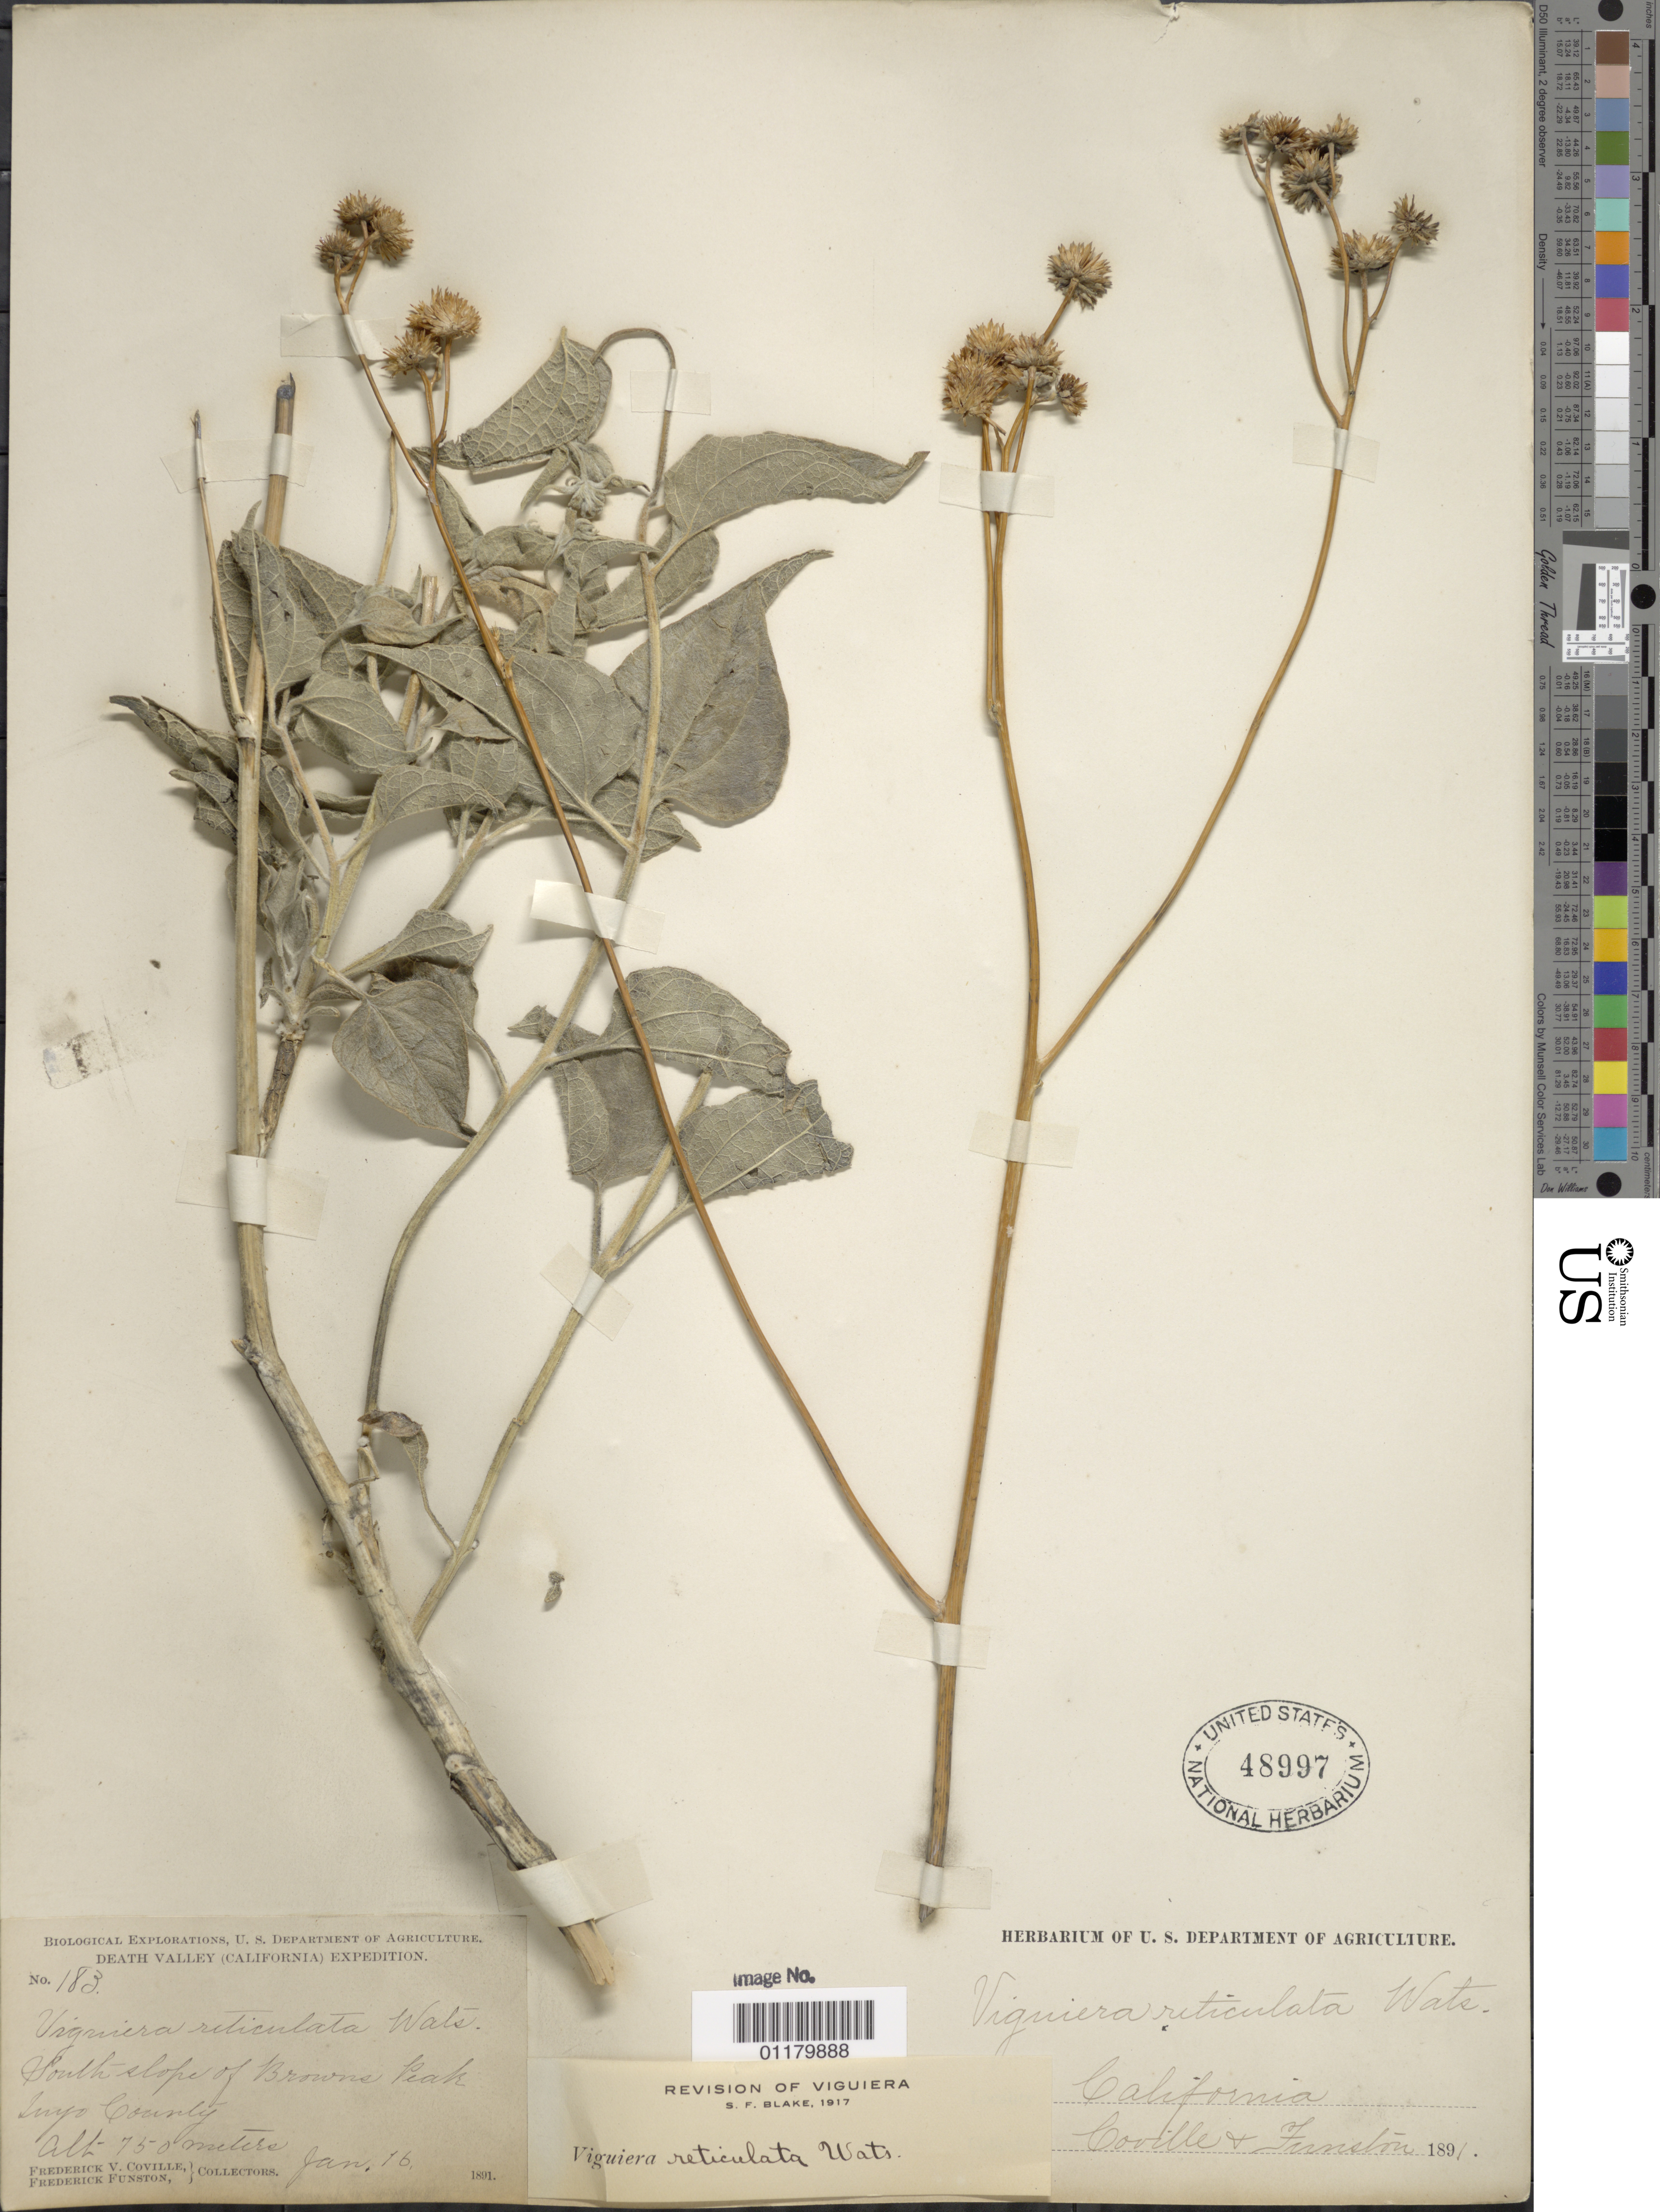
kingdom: Plantae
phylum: Tracheophyta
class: Magnoliopsida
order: Asterales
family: Asteraceae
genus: Viguiera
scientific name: Viguiera reticulata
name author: S. Watson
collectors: F. V. Coville & F. Funston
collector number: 183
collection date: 1891-01-16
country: United States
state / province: California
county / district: Inyo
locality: South slope of Browns Peak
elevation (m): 750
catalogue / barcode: US 48997